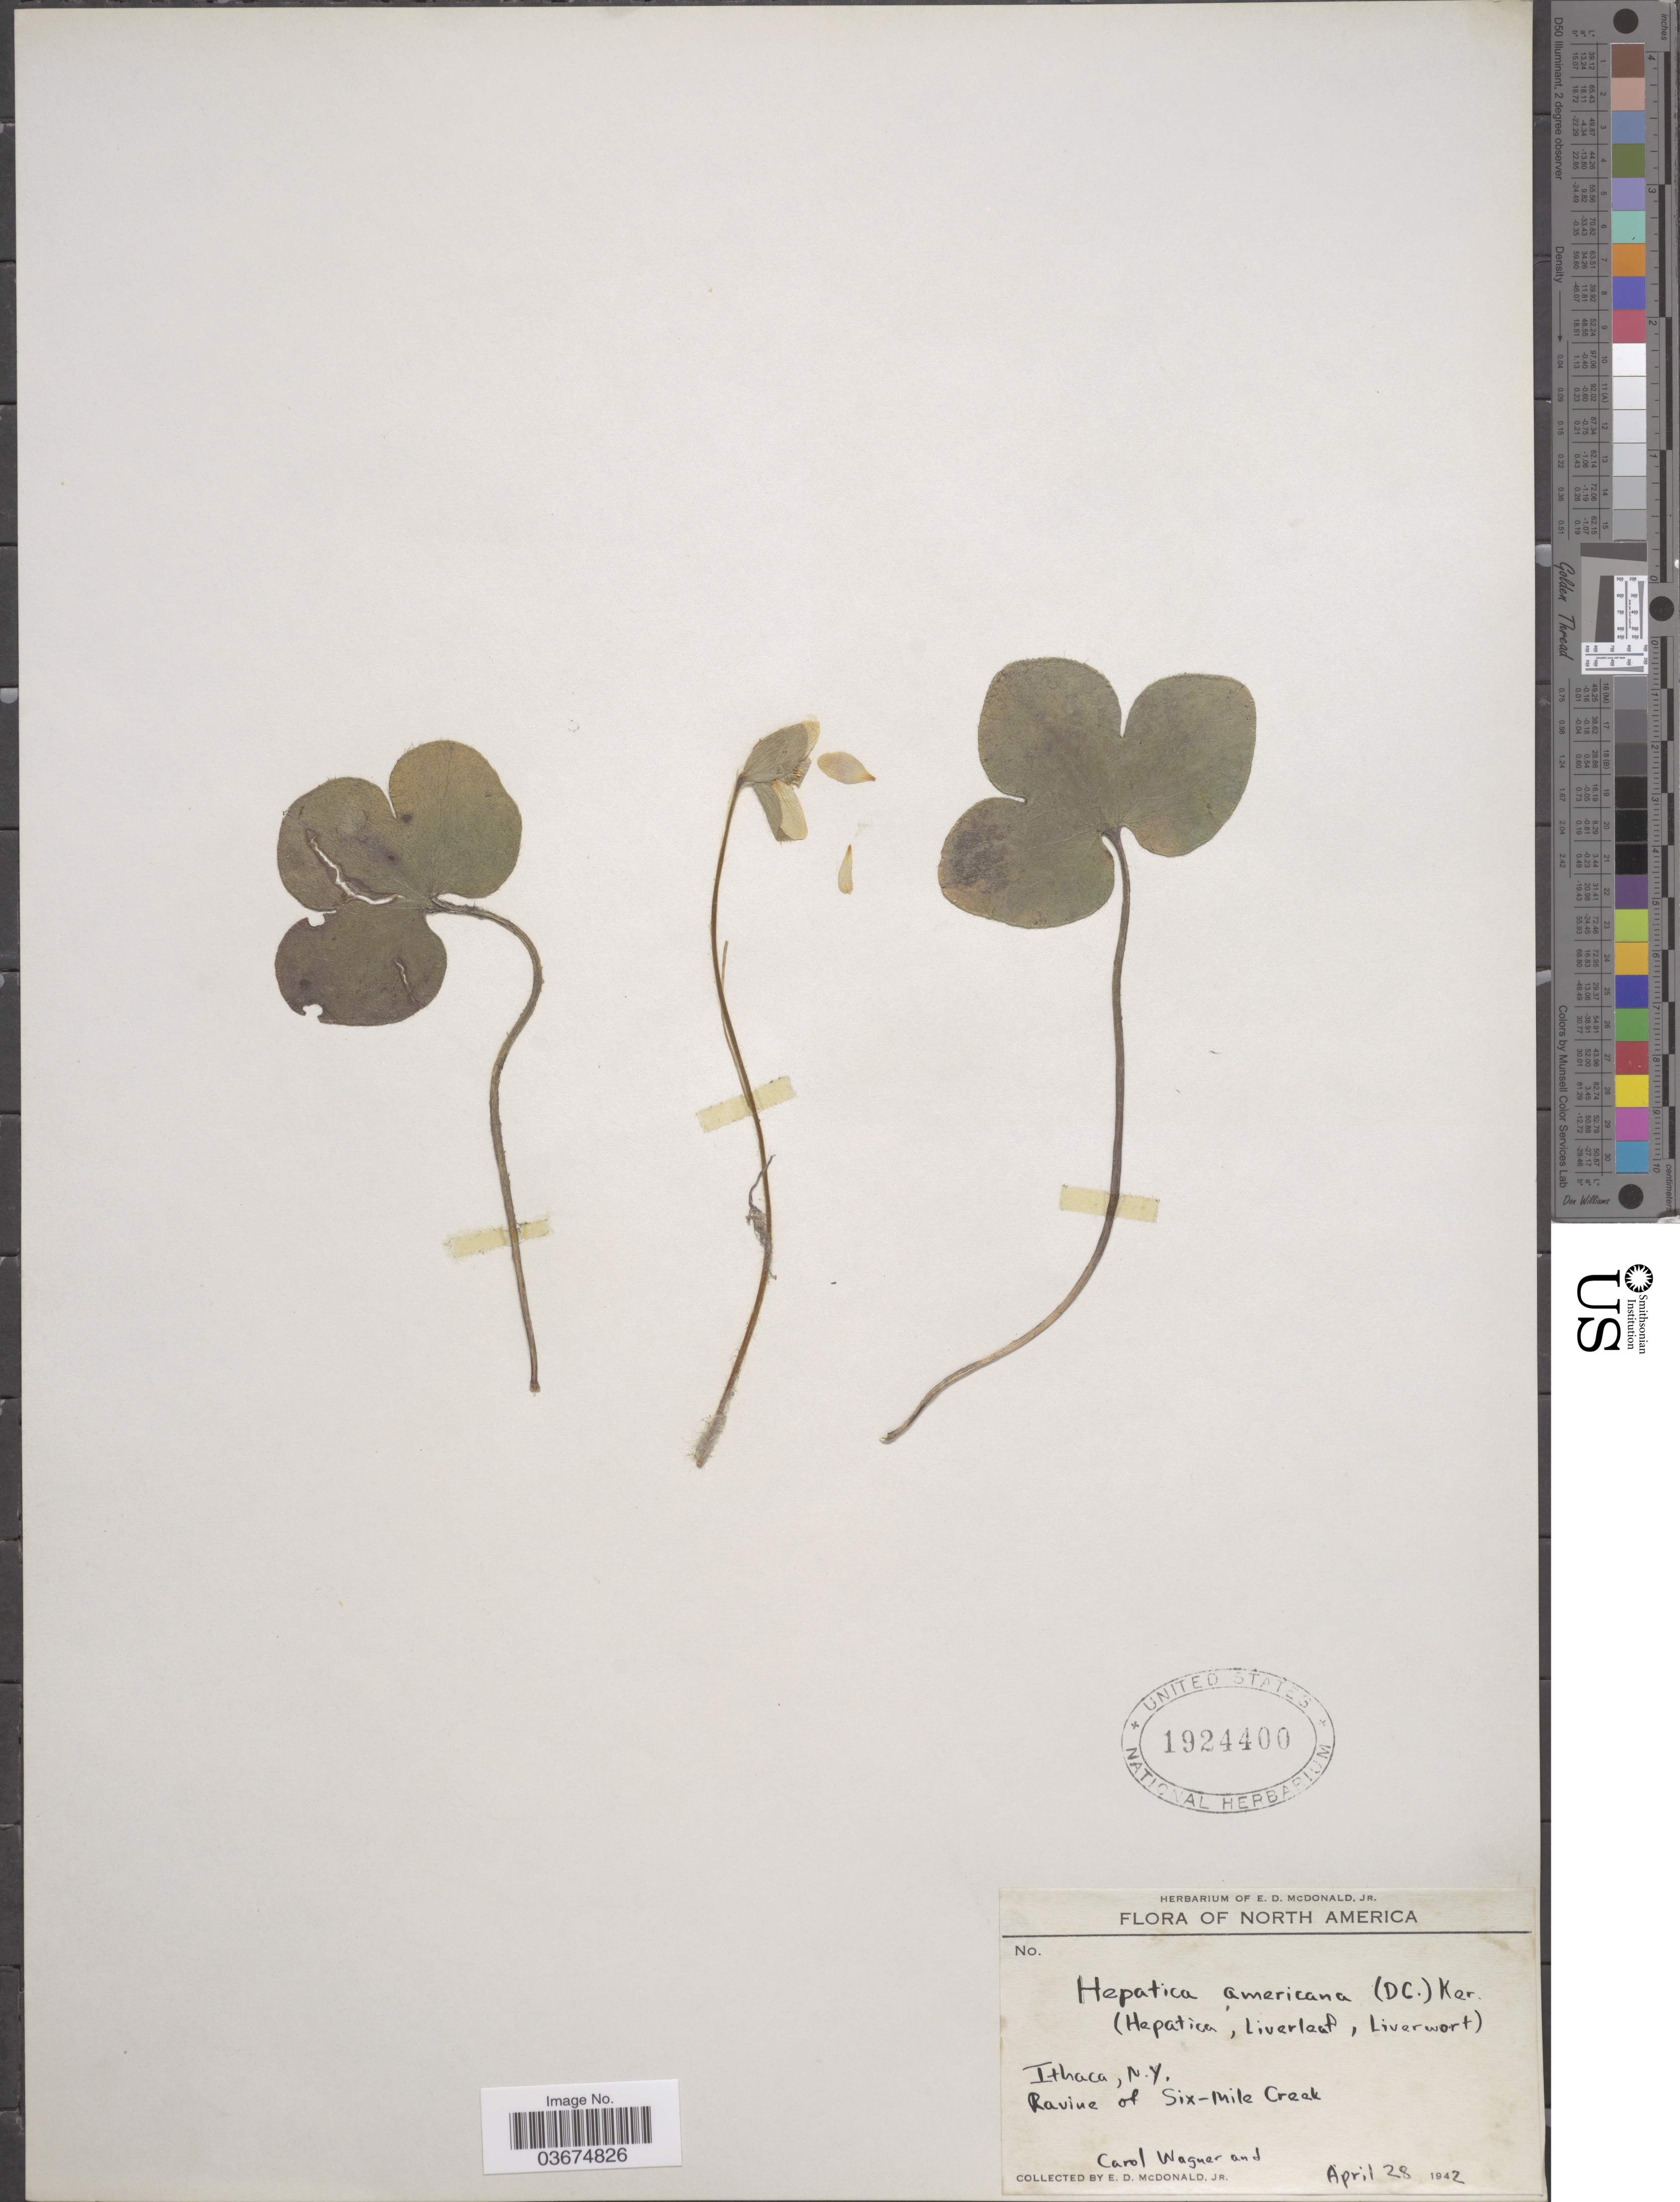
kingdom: Plantae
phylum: Tracheophyta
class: Magnoliopsida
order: Ranunculales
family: Ranunculaceae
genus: Hepatica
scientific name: Hepatica americana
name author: (DC.) Ker Gawl.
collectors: C. Wagner & E. D. McDonald Jr.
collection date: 1942-04-28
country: United States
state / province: New York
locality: Ithaca. Ravine of Six-Mile Creek.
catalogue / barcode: US 1924400